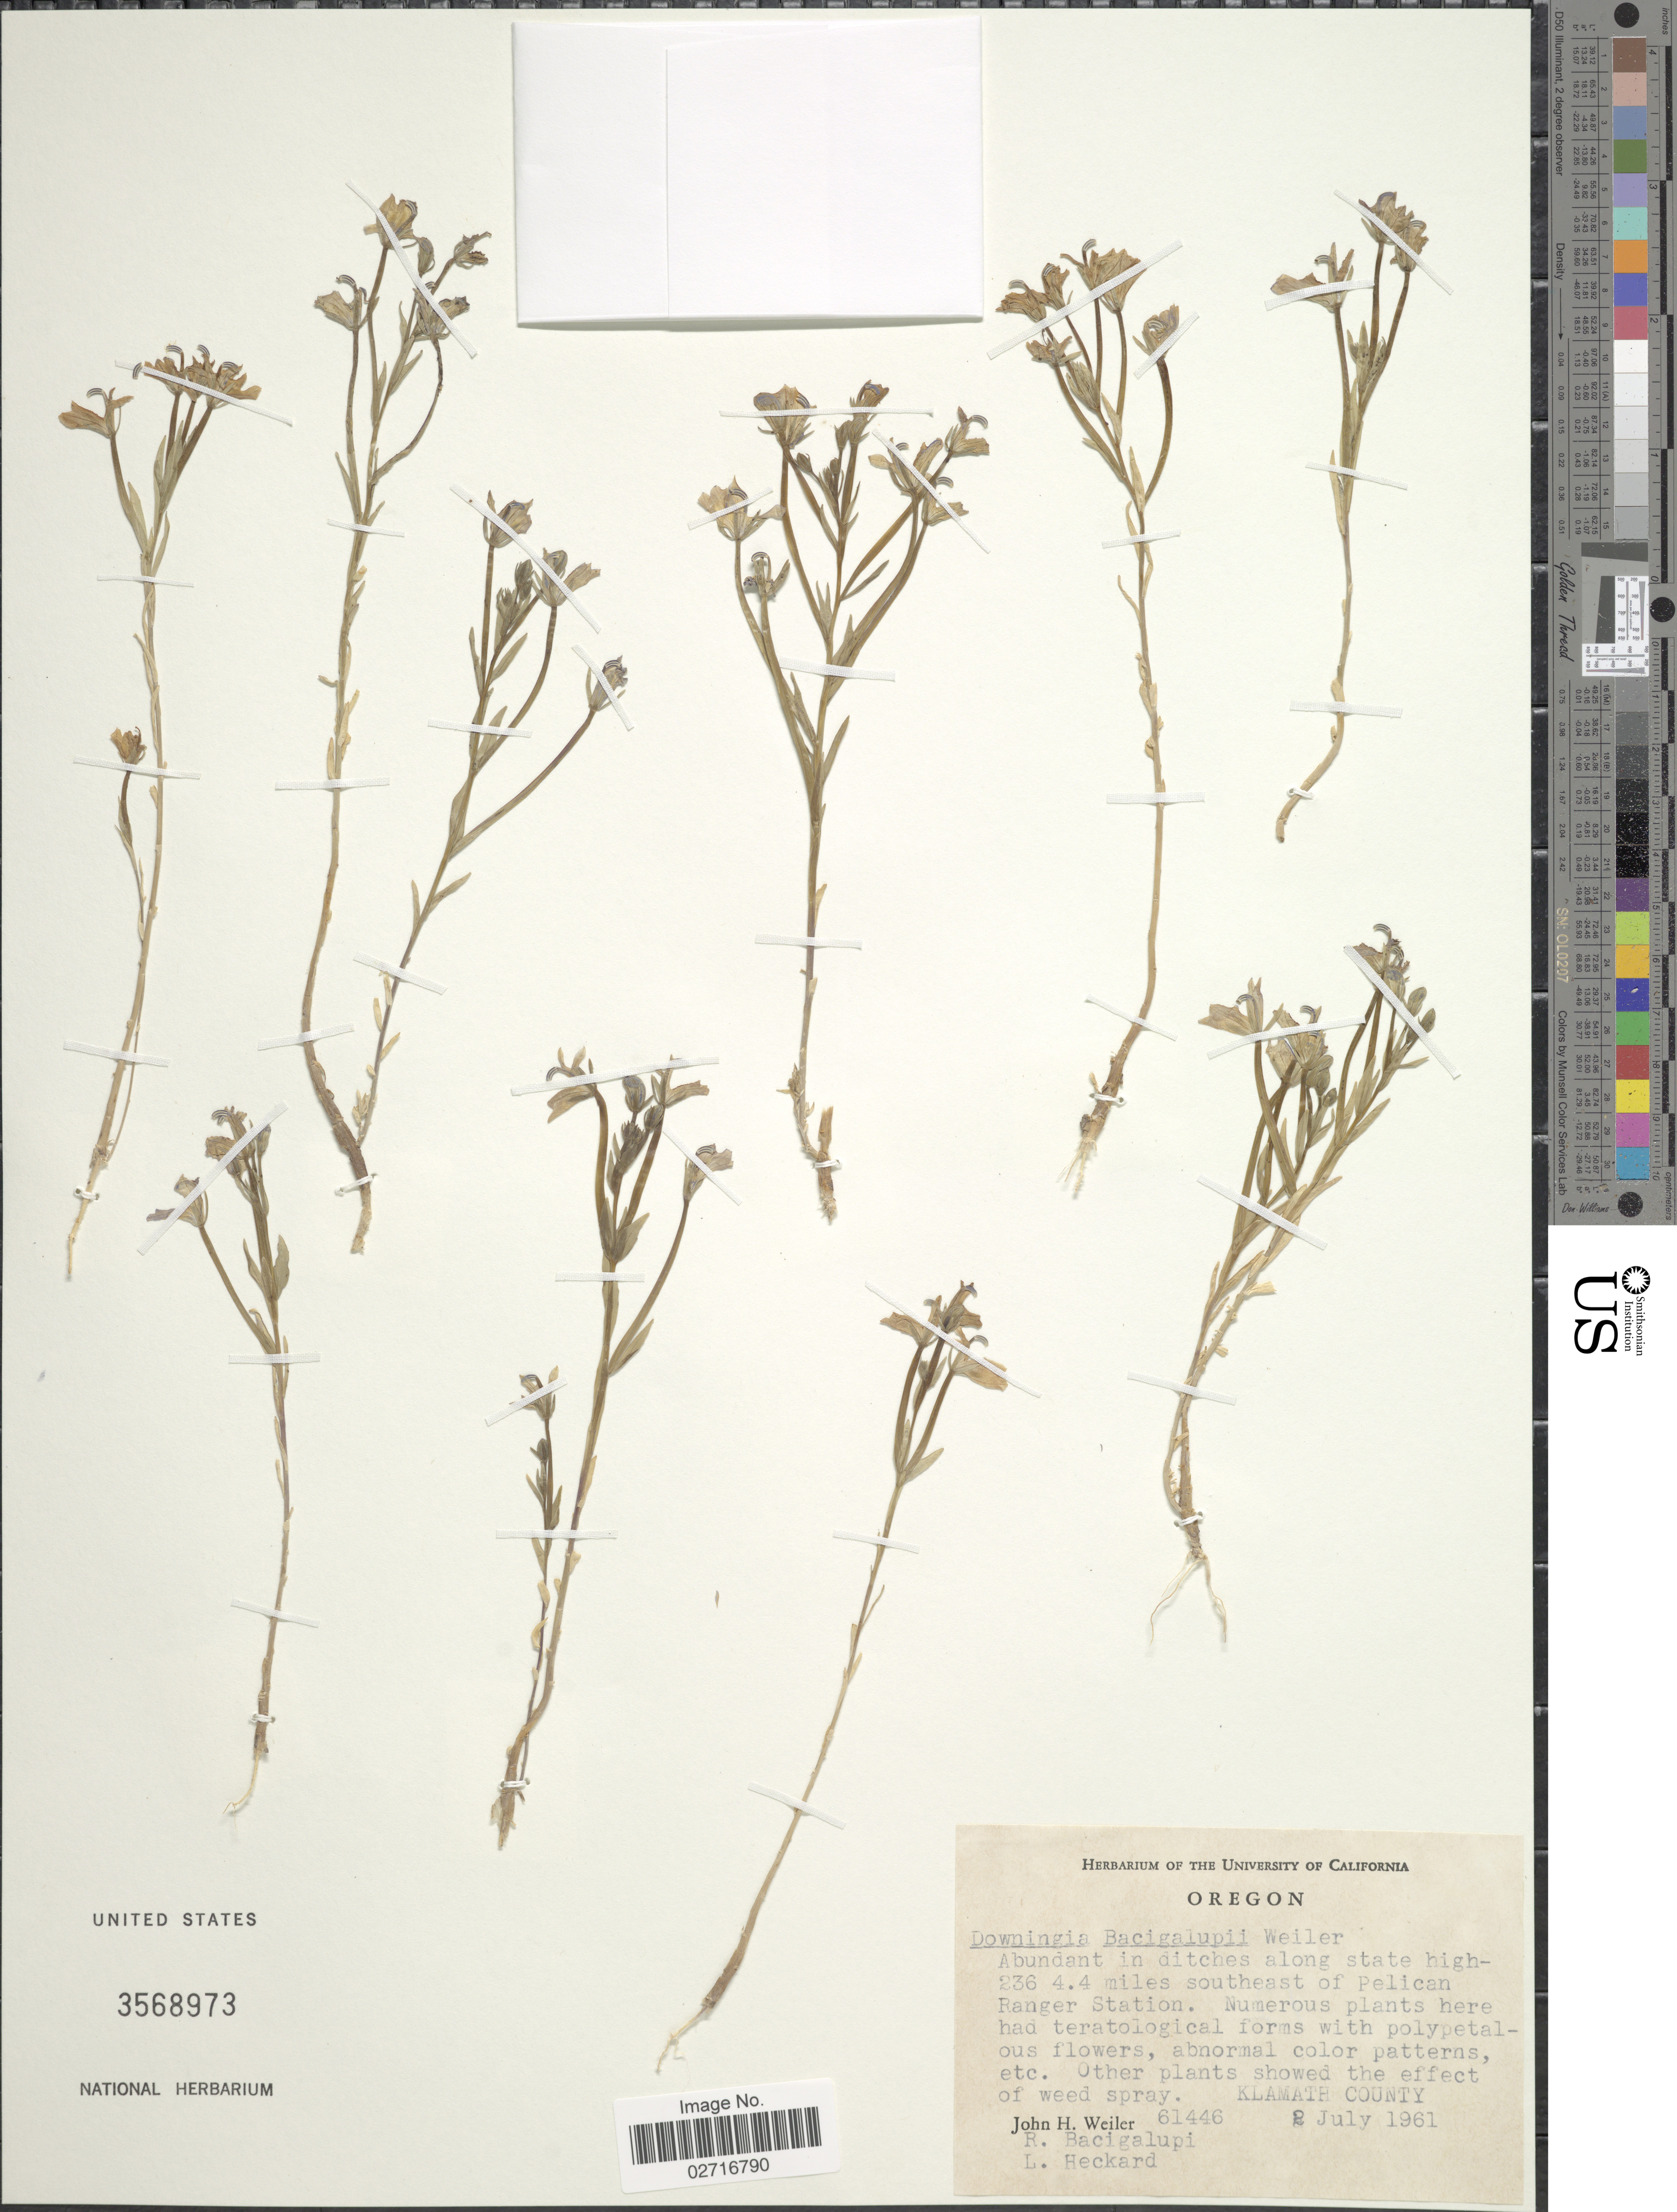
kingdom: Plantae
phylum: Tracheophyta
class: Magnoliopsida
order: Asterales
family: Campanulaceae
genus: Downingia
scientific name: Downingia bacigalupii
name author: Weiler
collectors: J. H. Weiler, R. Bacigalupi & L. R. Heckard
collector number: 61446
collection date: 1961-07-02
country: United States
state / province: Oregon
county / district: Klamath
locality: Abundant in ditches along state high-236 4.4 miles southeast of Pelican Ranger Station, Klamath County.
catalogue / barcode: US 3568973